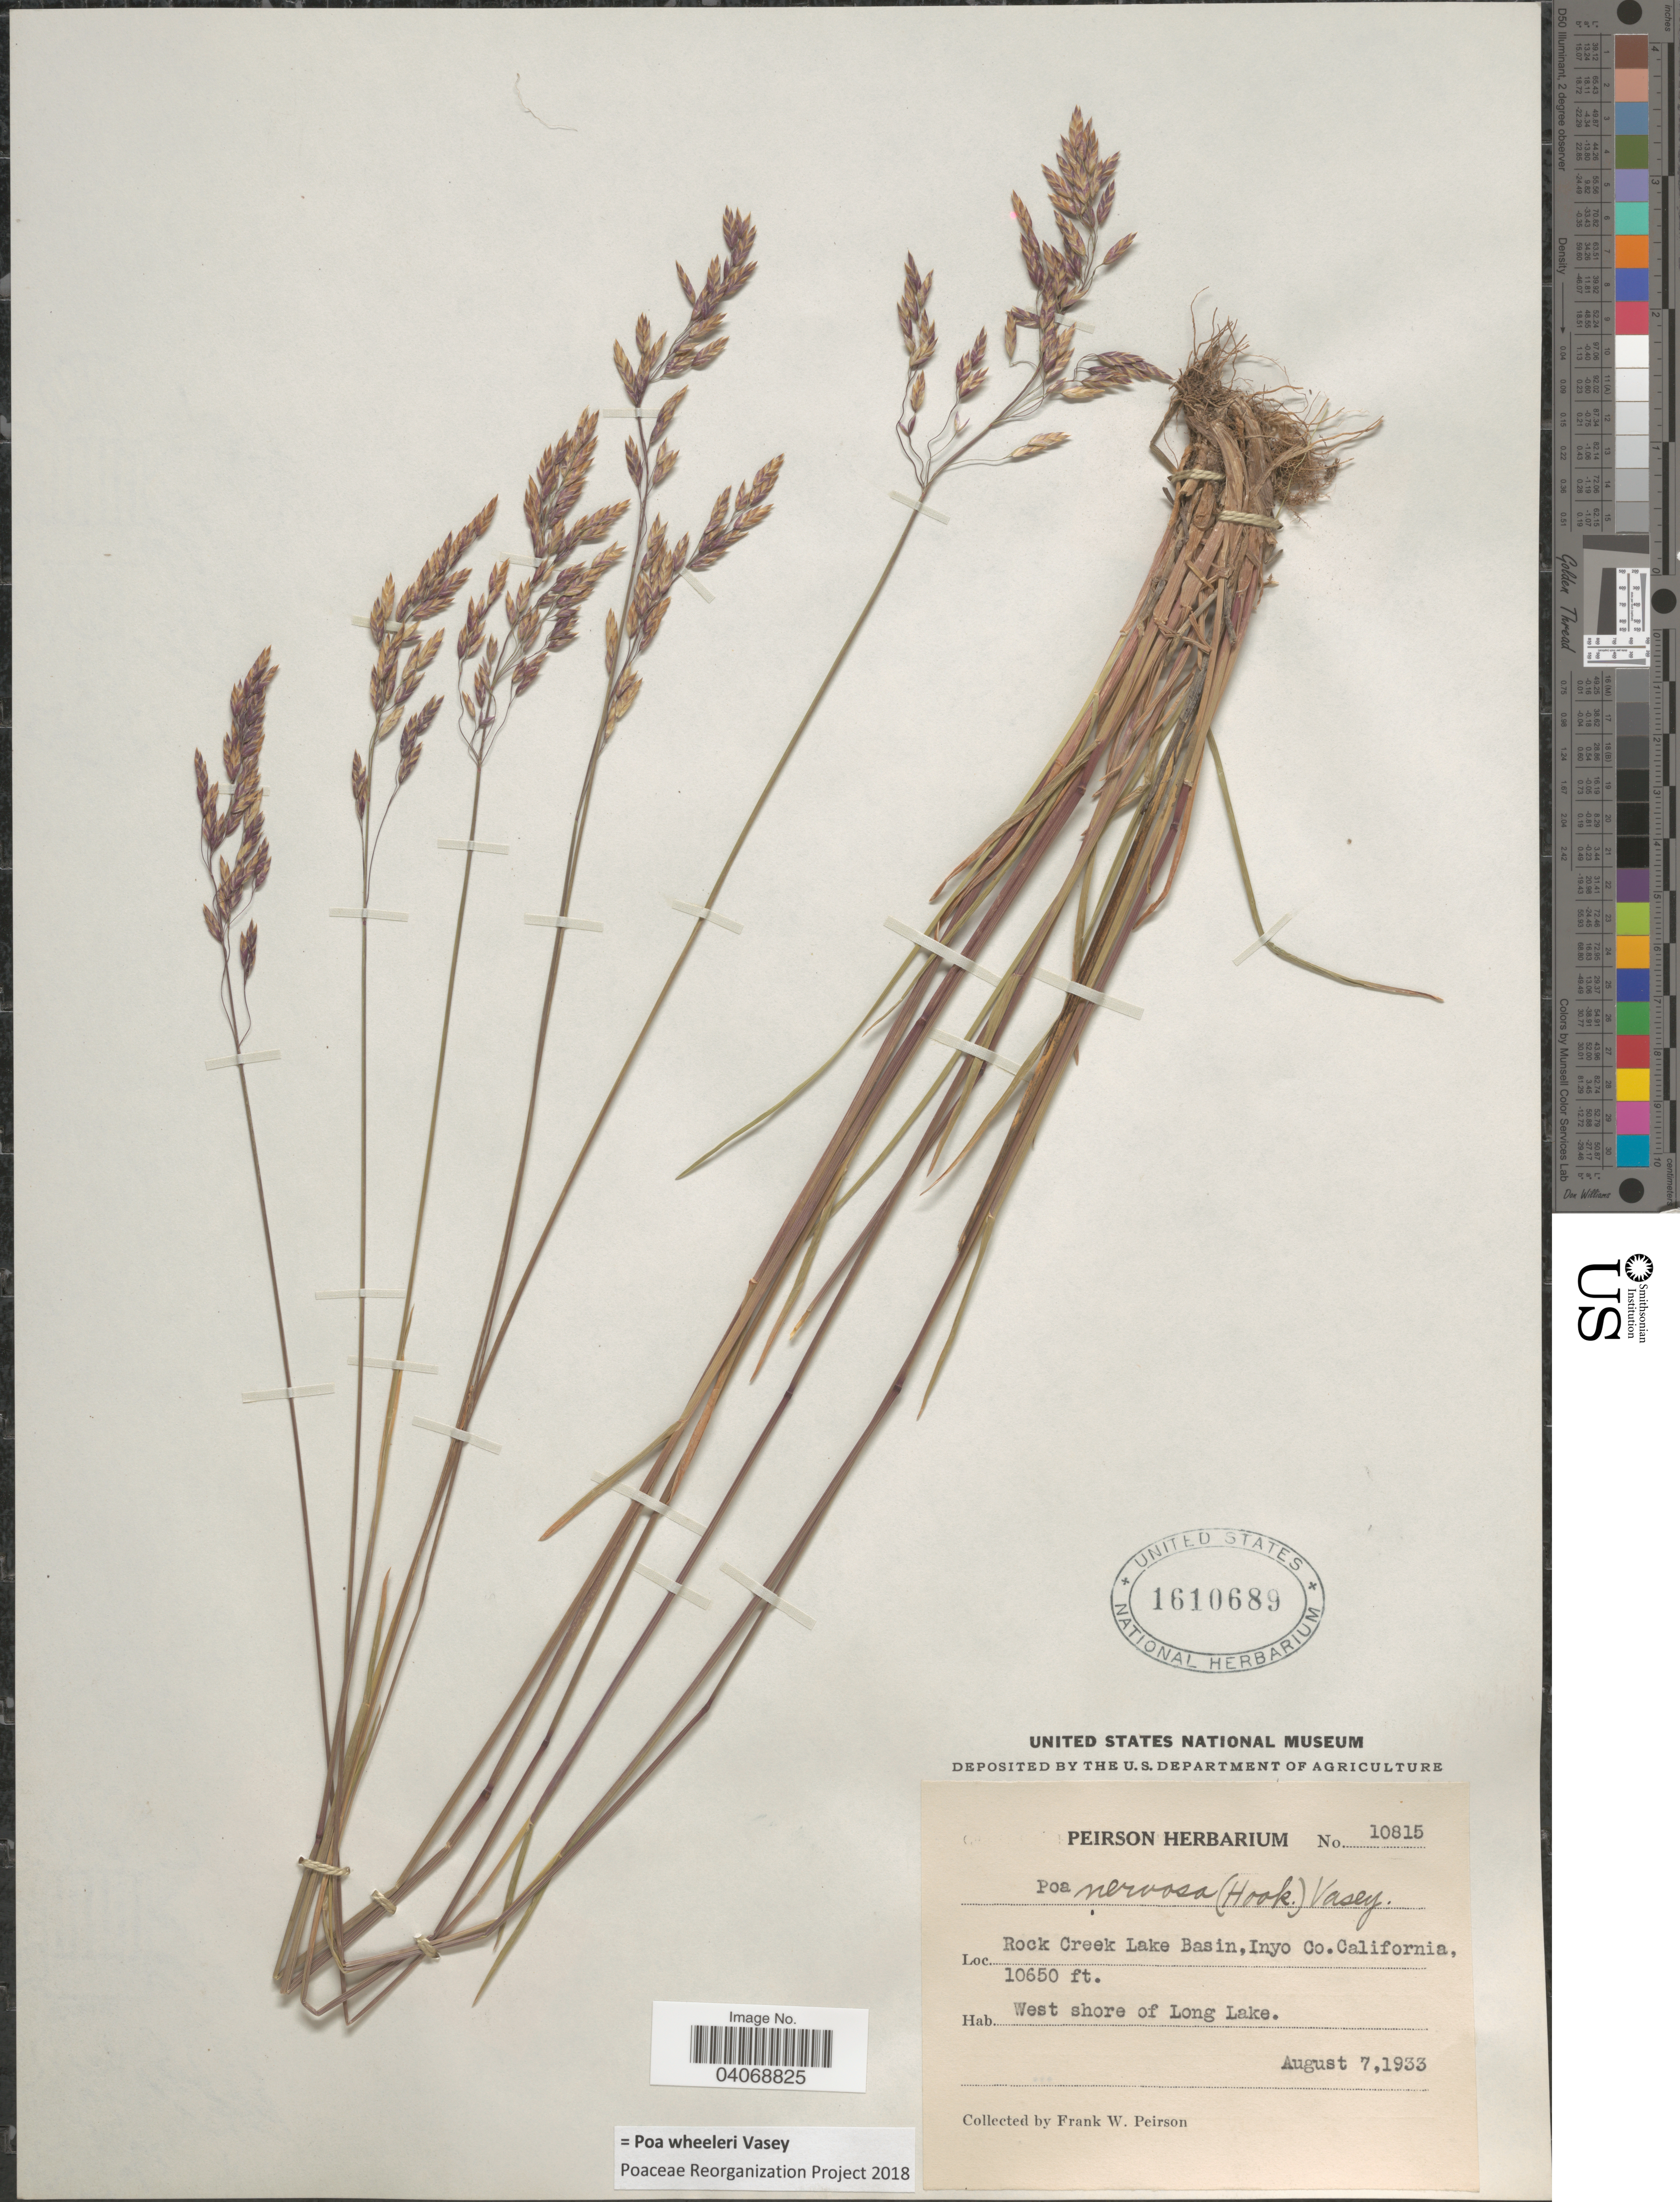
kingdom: Plantae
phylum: Tracheophyta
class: Liliopsida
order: Poales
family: Poaceae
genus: Poa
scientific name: Poa wheeleri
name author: Vasey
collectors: F. Peirson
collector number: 10815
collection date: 1933-08-07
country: United States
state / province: California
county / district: Inyo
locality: Rock Creek Lake Basin,Inyo Co. West shore of Long Lake.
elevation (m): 3246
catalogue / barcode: US 1610689